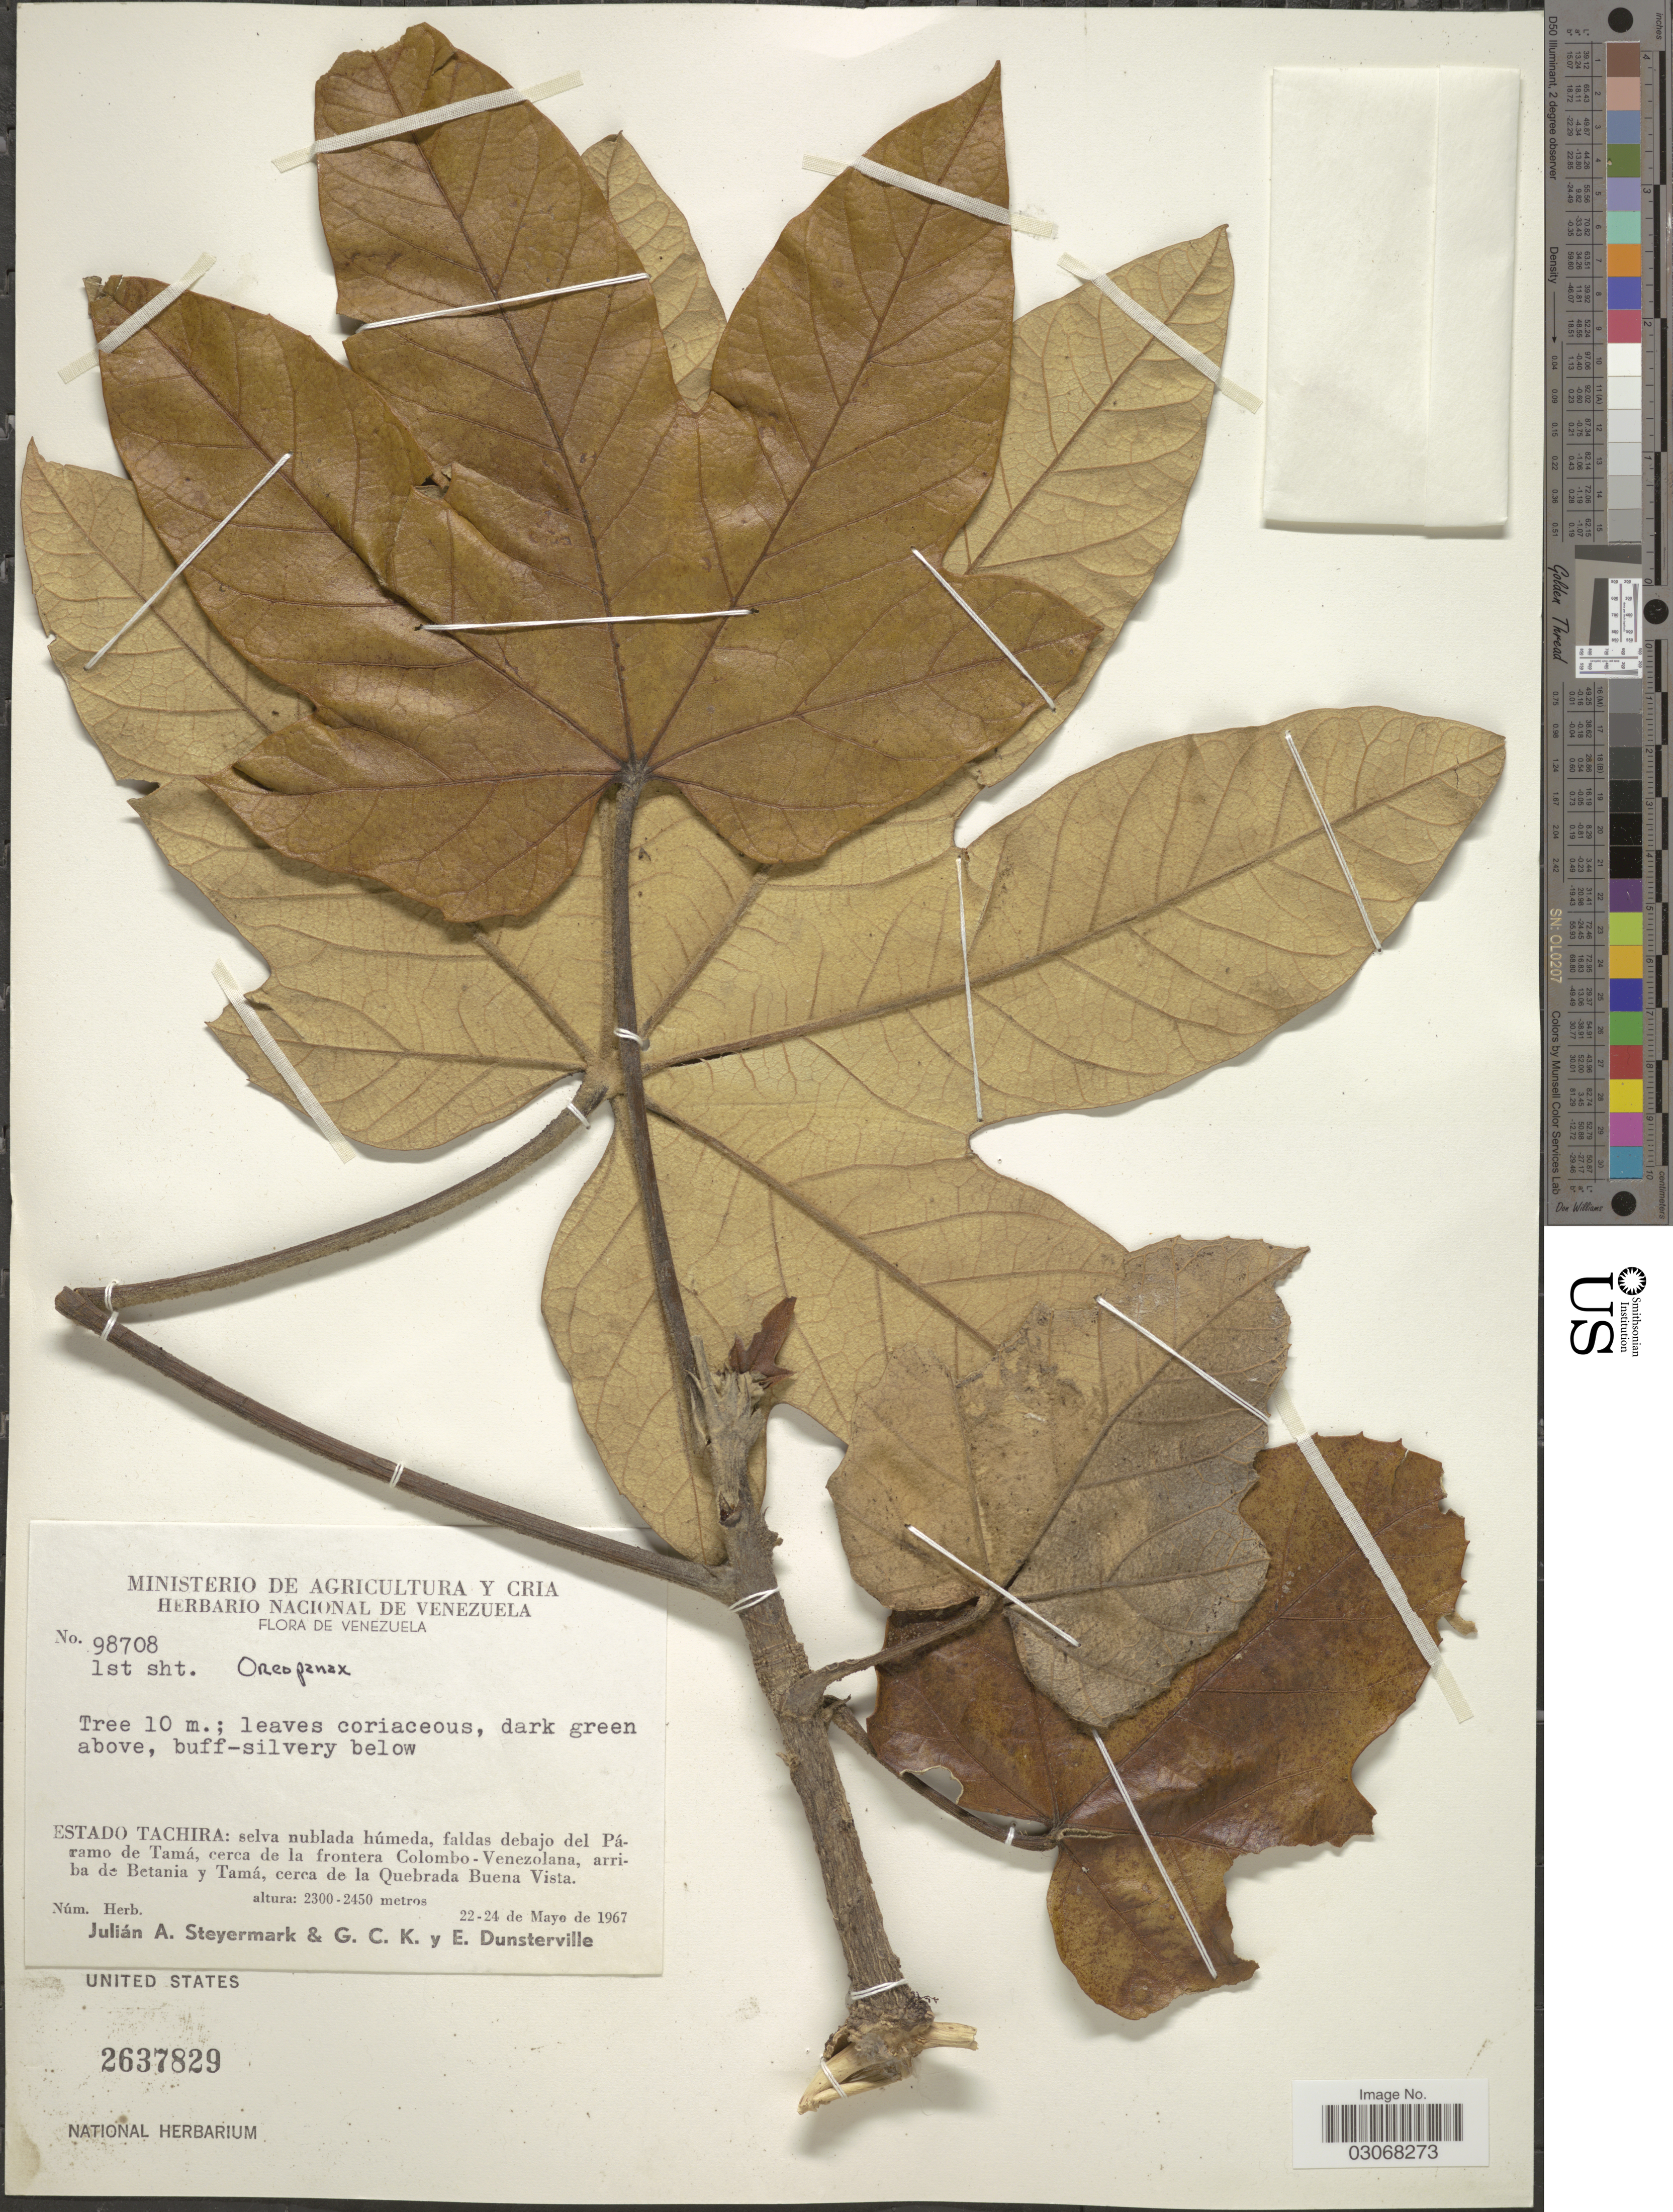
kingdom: Plantae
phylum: Tracheophyta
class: Magnoliopsida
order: Apiales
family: Araliaceae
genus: Oreopanax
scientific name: Oreopanax sp.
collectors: J. Steyermark, G. C. K. Dunsterville & E. Dunsterville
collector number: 98708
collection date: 1967-05-22/1967-05-24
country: Venezuela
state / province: Tachira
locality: Selva nublada húmeda, faldas debajo del Páramo de Tamá, cerca de la frontera Colombo-Venezolana, arriba de Betania y Tamá, cerca de la Quebrada Buena Vista.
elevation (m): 2300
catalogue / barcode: US 2637829